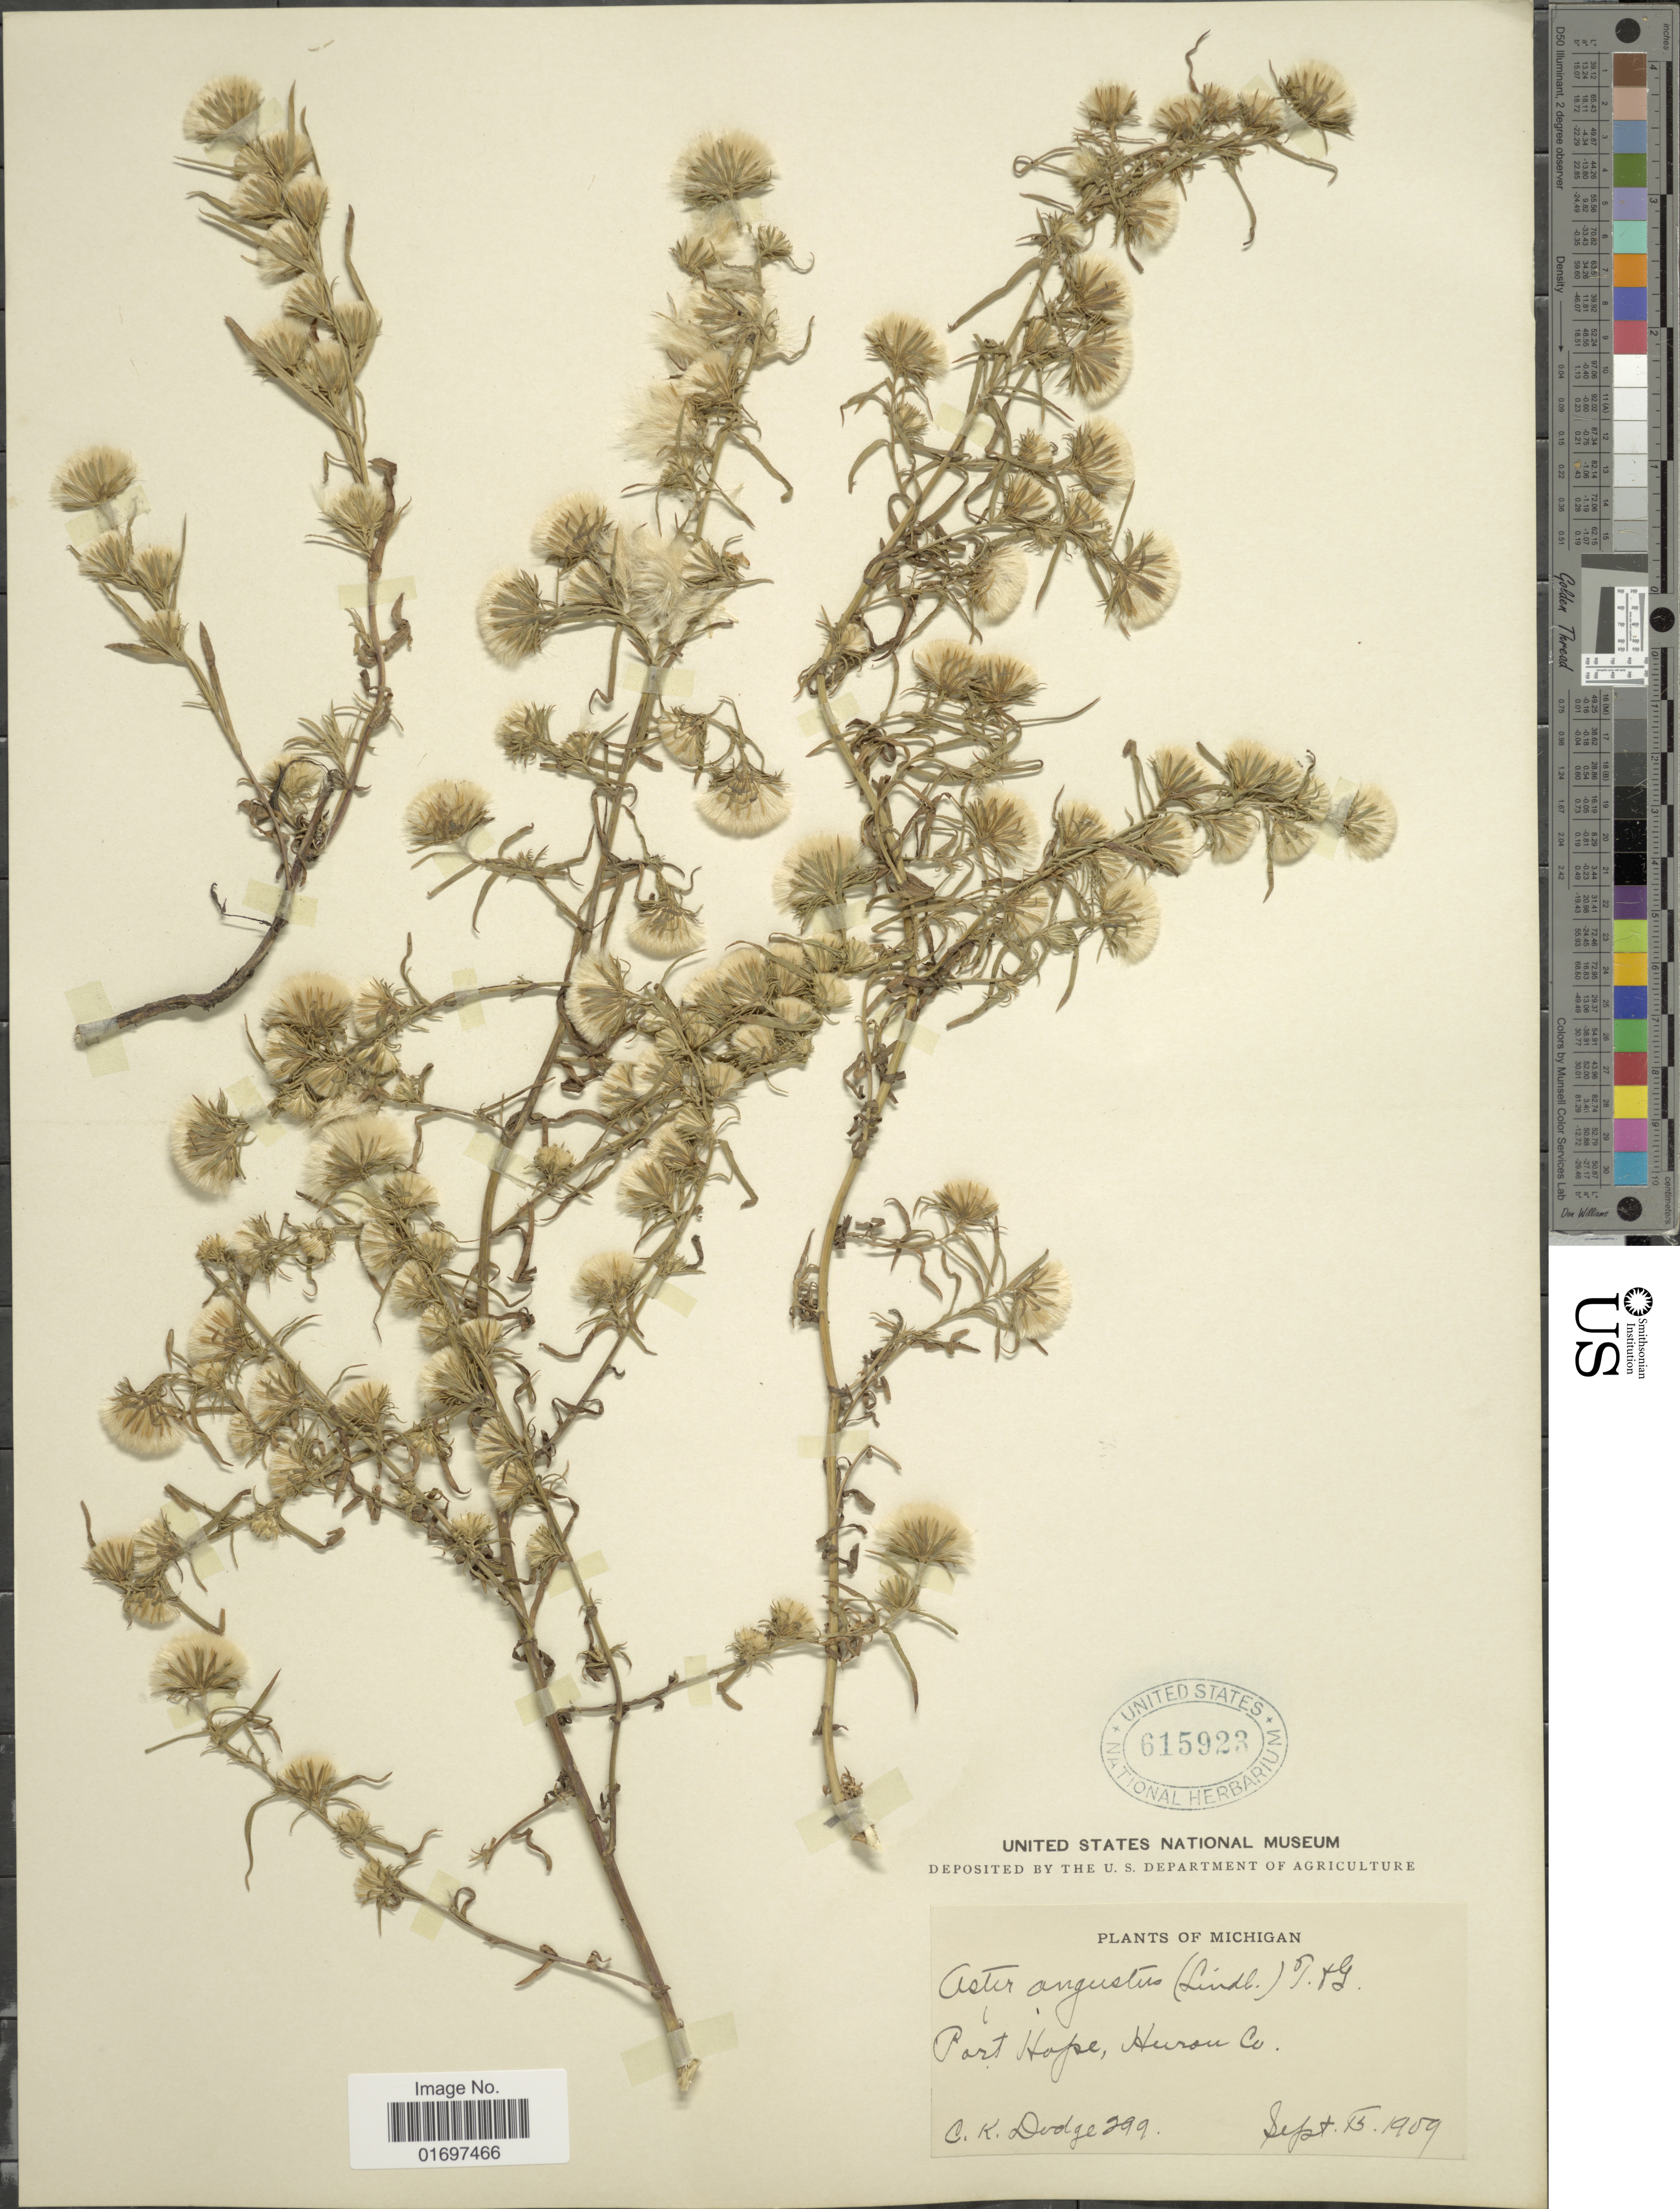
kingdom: Plantae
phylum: Tracheophyta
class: Magnoliopsida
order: Asterales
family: Asteraceae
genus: Symphyotrichum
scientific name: Symphyotrichum ciliatum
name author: (Ledeb.) G.L. Nesom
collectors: C. Dodge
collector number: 299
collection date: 1909-09-15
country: United States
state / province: Michigan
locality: Michigan. Port Hope, Huron Co.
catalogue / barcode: US 615923